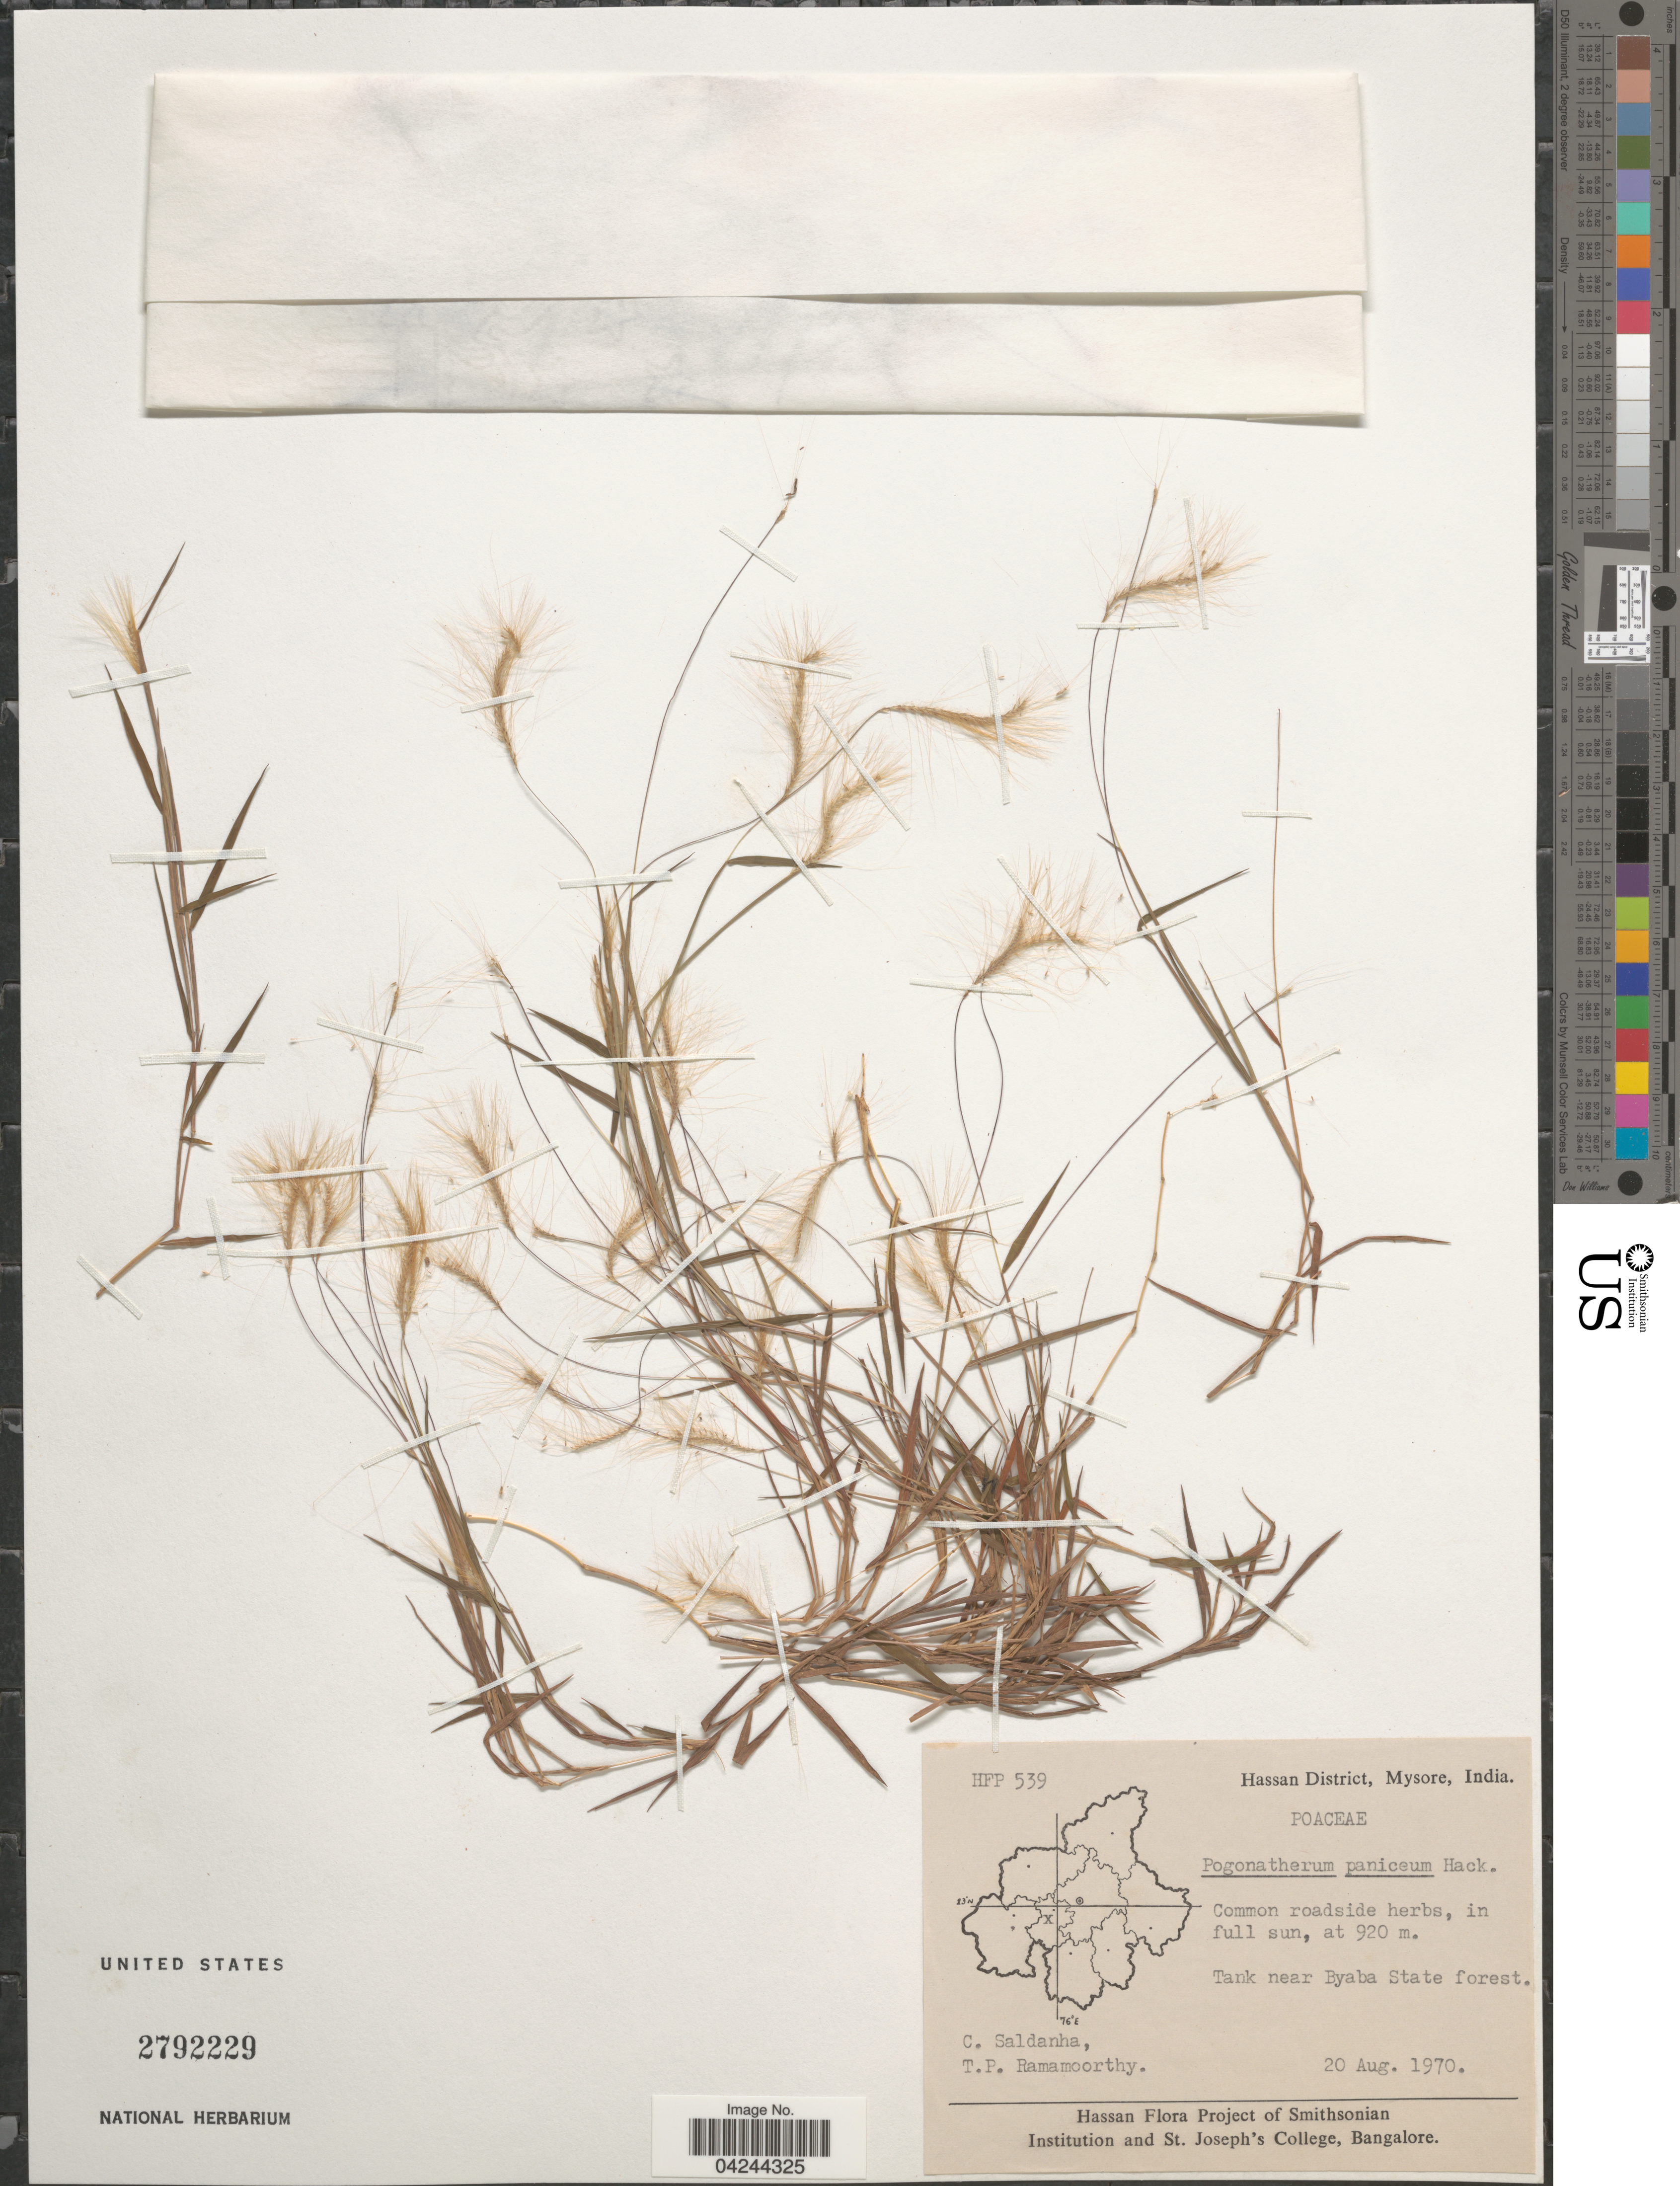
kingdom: Plantae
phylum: Tracheophyta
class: Liliopsida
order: Poales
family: Poaceae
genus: Pogonatherum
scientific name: Pogonatherum crinitum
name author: (Thunb.) Kunth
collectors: C. Saldanha & T. P. Ramamoorthy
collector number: HFP539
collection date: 1970-08-20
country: India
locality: Hassan District, Mysore. Tank near Byaba State forest.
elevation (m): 920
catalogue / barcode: US 2792229